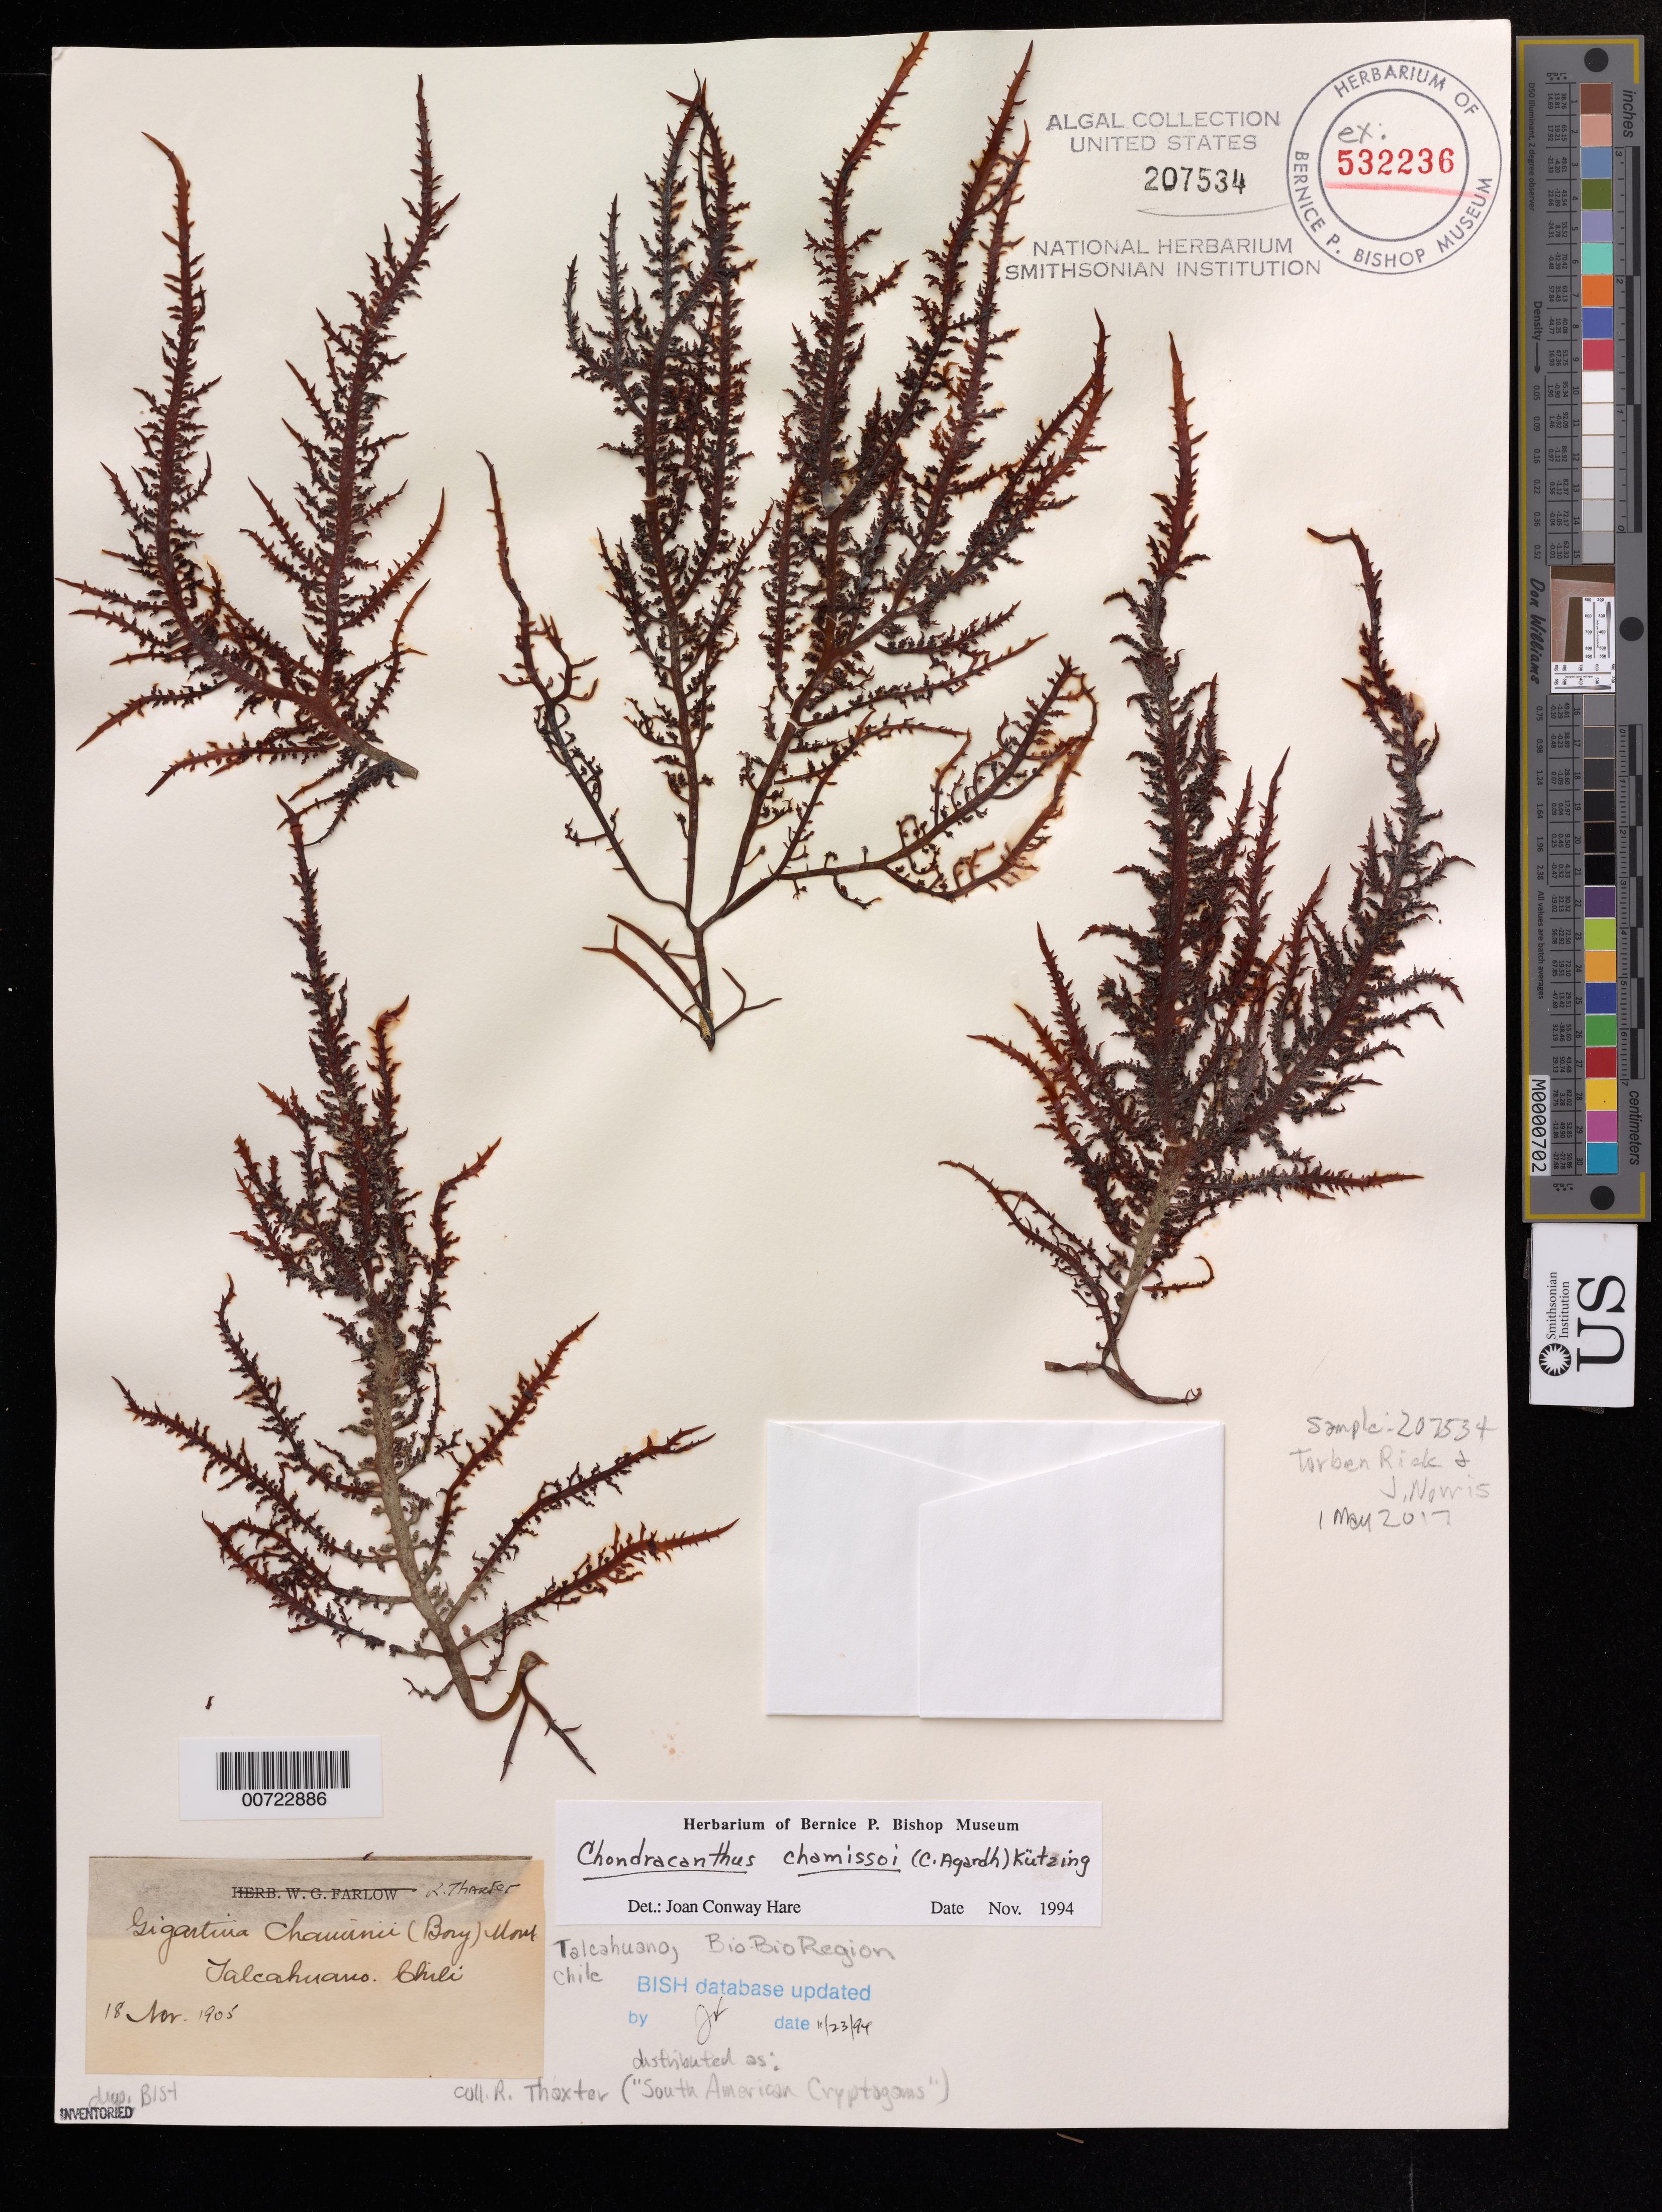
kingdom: Plantae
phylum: Rhodophyta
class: Florideophyceae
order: Gigartinales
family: Gigartinaceae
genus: Chondracanthus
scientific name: Chondracanthus chamissoi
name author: (C. Agardh) Kützing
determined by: Hare, Joan Conway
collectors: R. Thaxter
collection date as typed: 18 Nov 1905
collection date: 1905-11-18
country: Chile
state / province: Bio-Bío (VIII)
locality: talcahuano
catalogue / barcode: US 207534